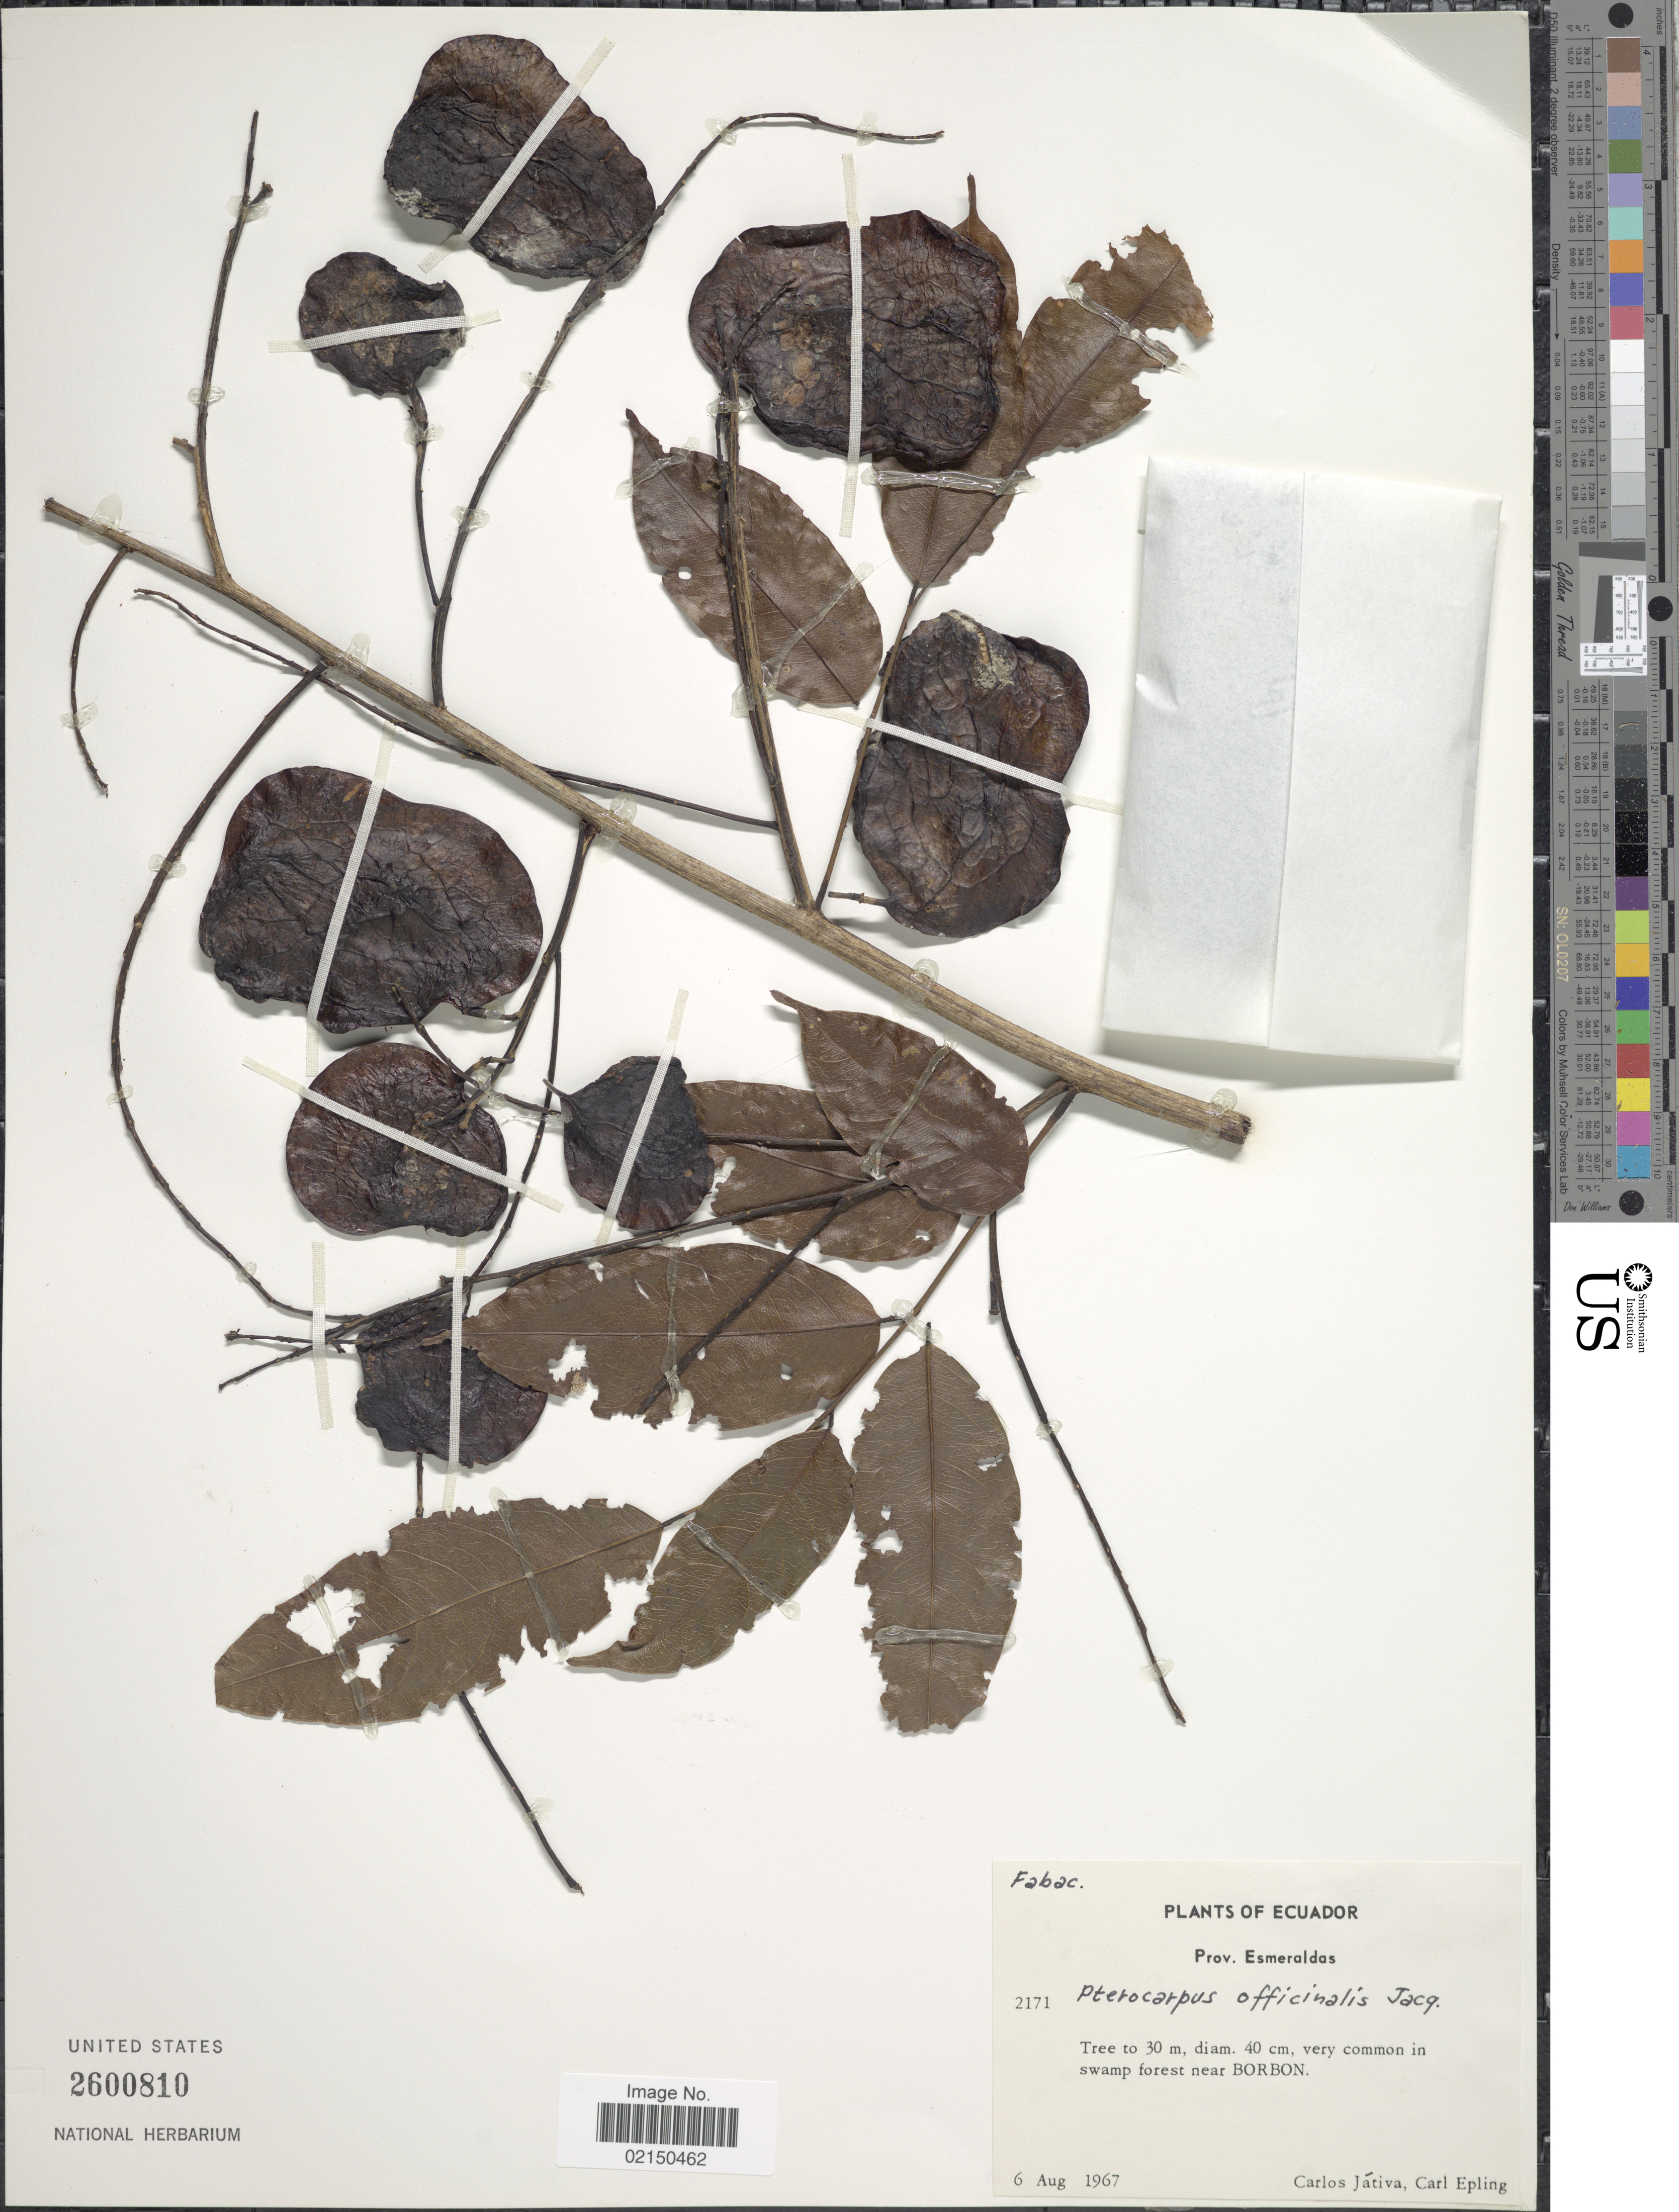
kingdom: Plantae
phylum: Tracheophyta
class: Magnoliopsida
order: Fabales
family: Fabaceae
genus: Pterocarpus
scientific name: Pterocarpus officinalis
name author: Jacq.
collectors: C. D. Játiva & C. C. Epling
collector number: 2171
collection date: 1967-08-06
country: Ecuador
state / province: Esmeraldas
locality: Very common in swamp forest near Borbon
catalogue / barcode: US 2600810